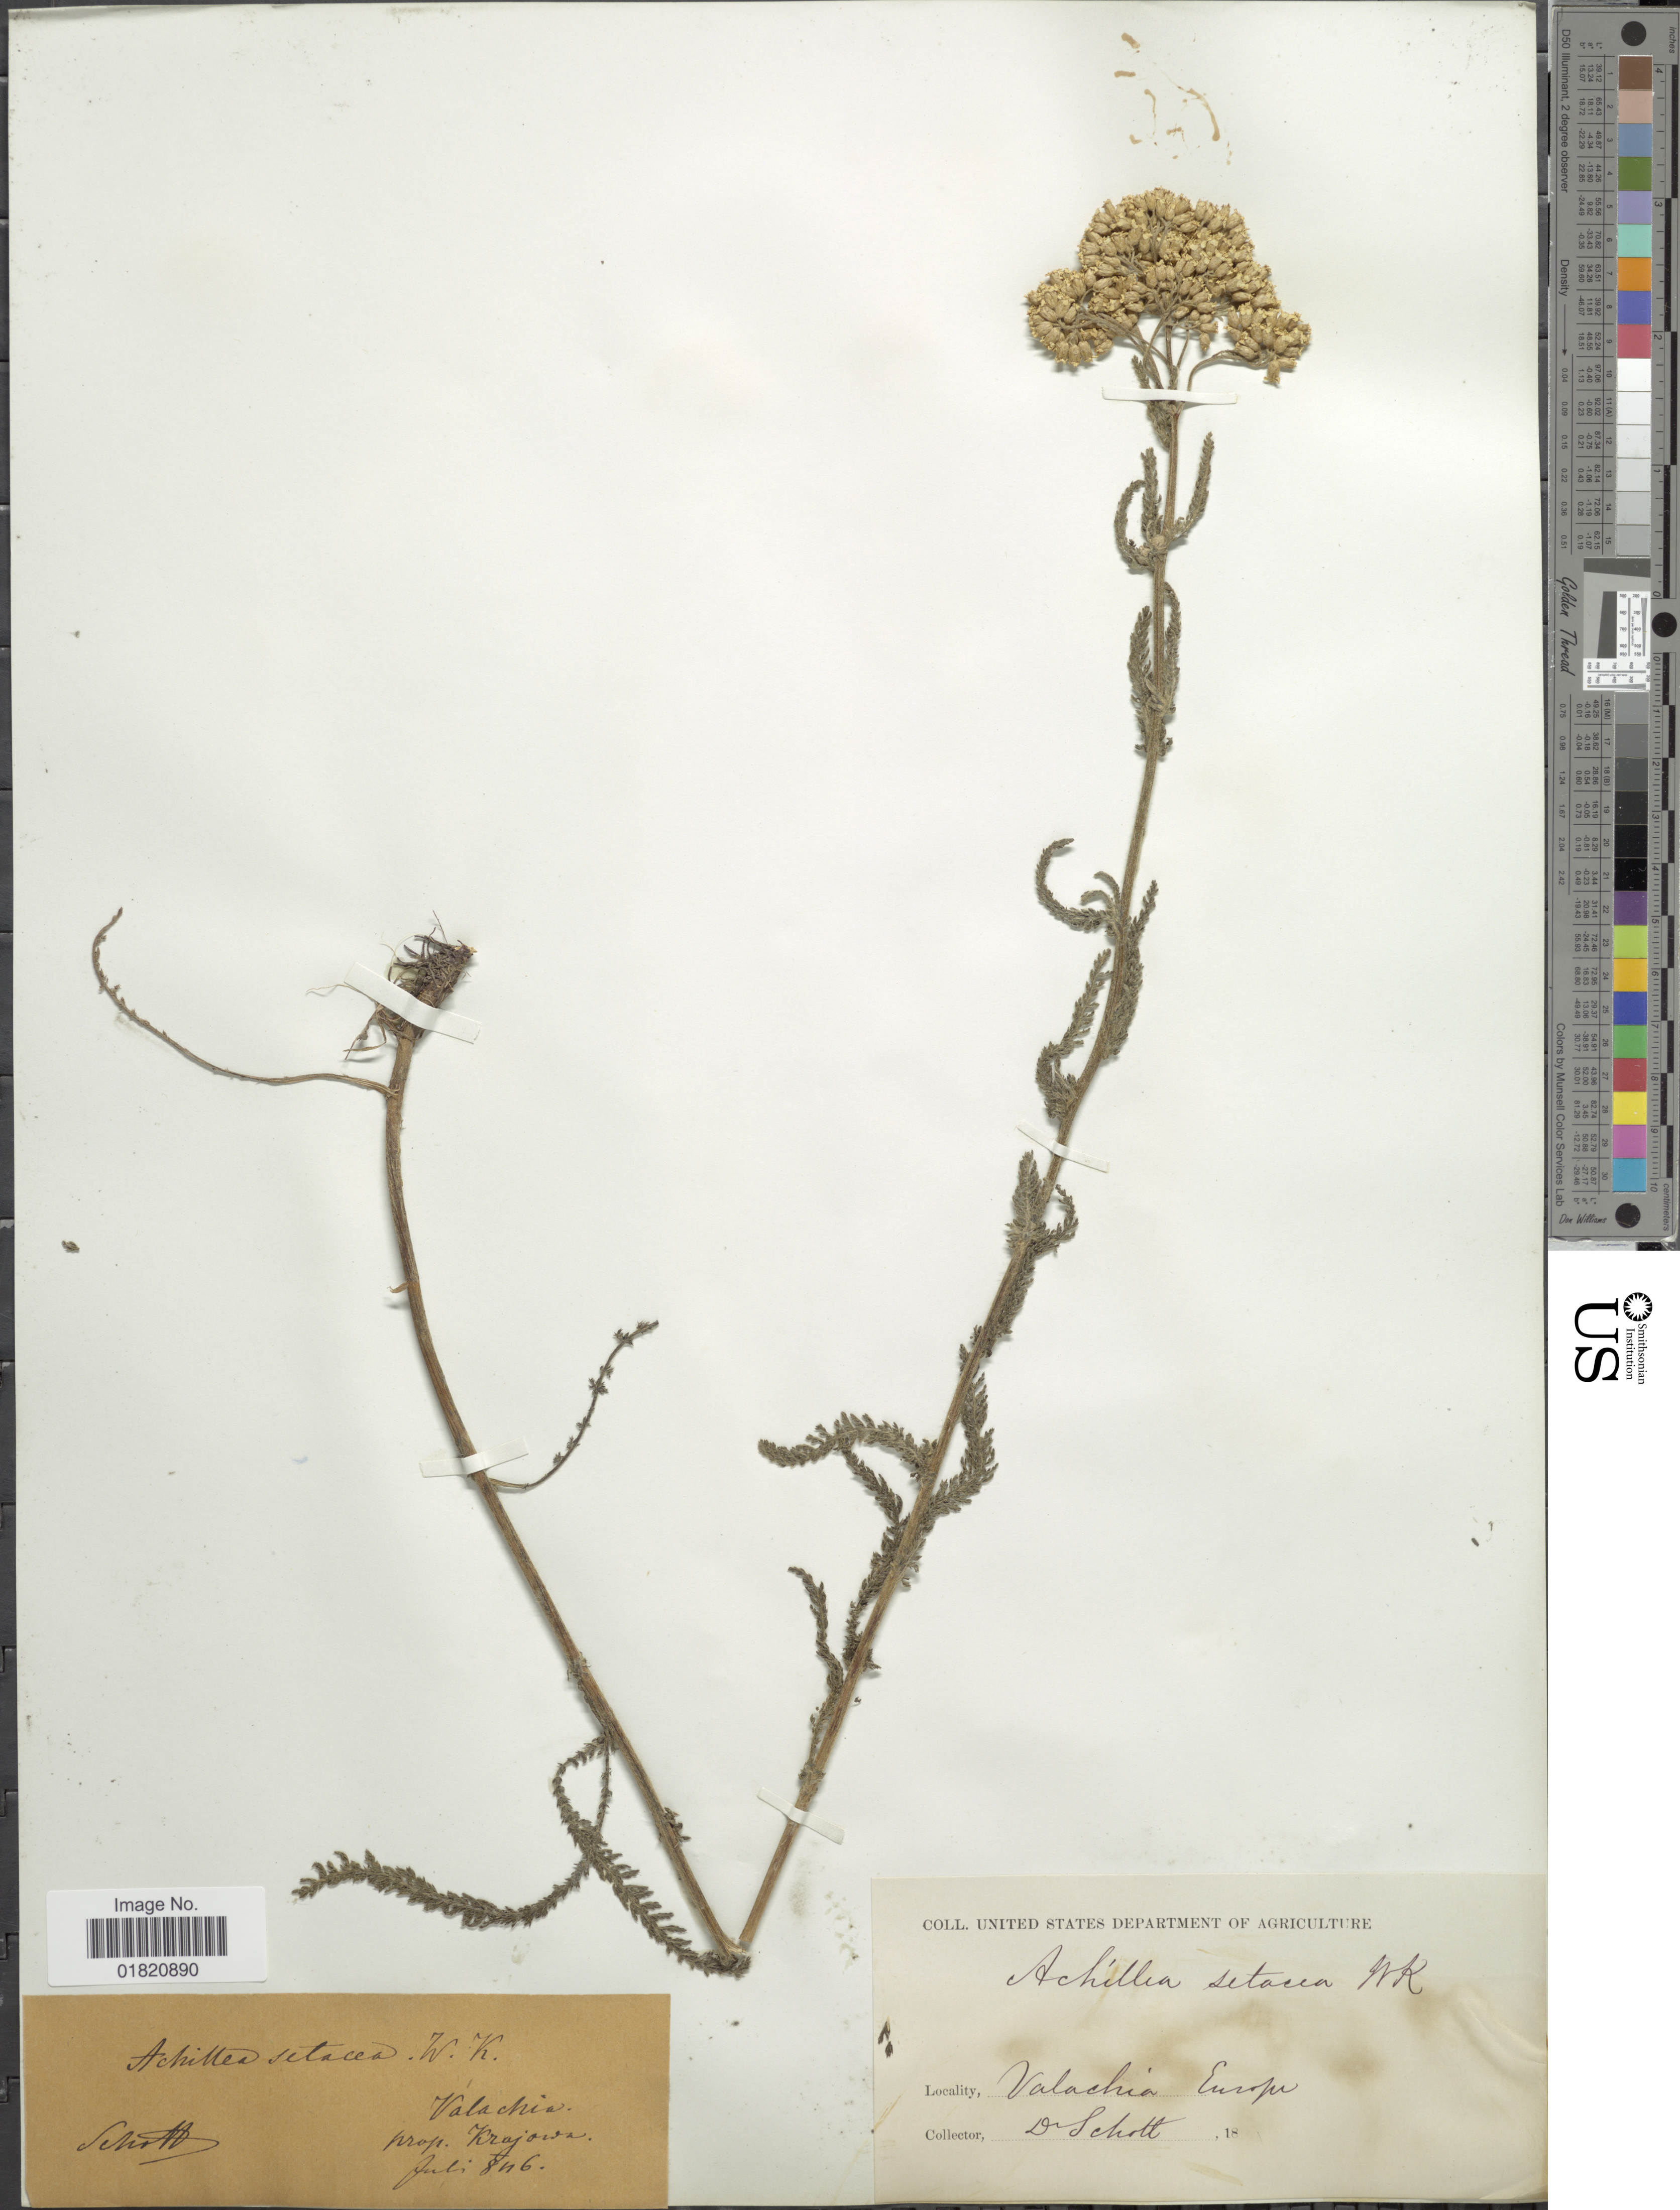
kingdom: Plantae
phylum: Tracheophyta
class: Magnoliopsida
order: Asterales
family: Asteraceae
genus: Achillea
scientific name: Achillea setacea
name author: Waldst. & Kit.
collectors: Schott, --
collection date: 1846-07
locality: Valachia prop. Krajowa